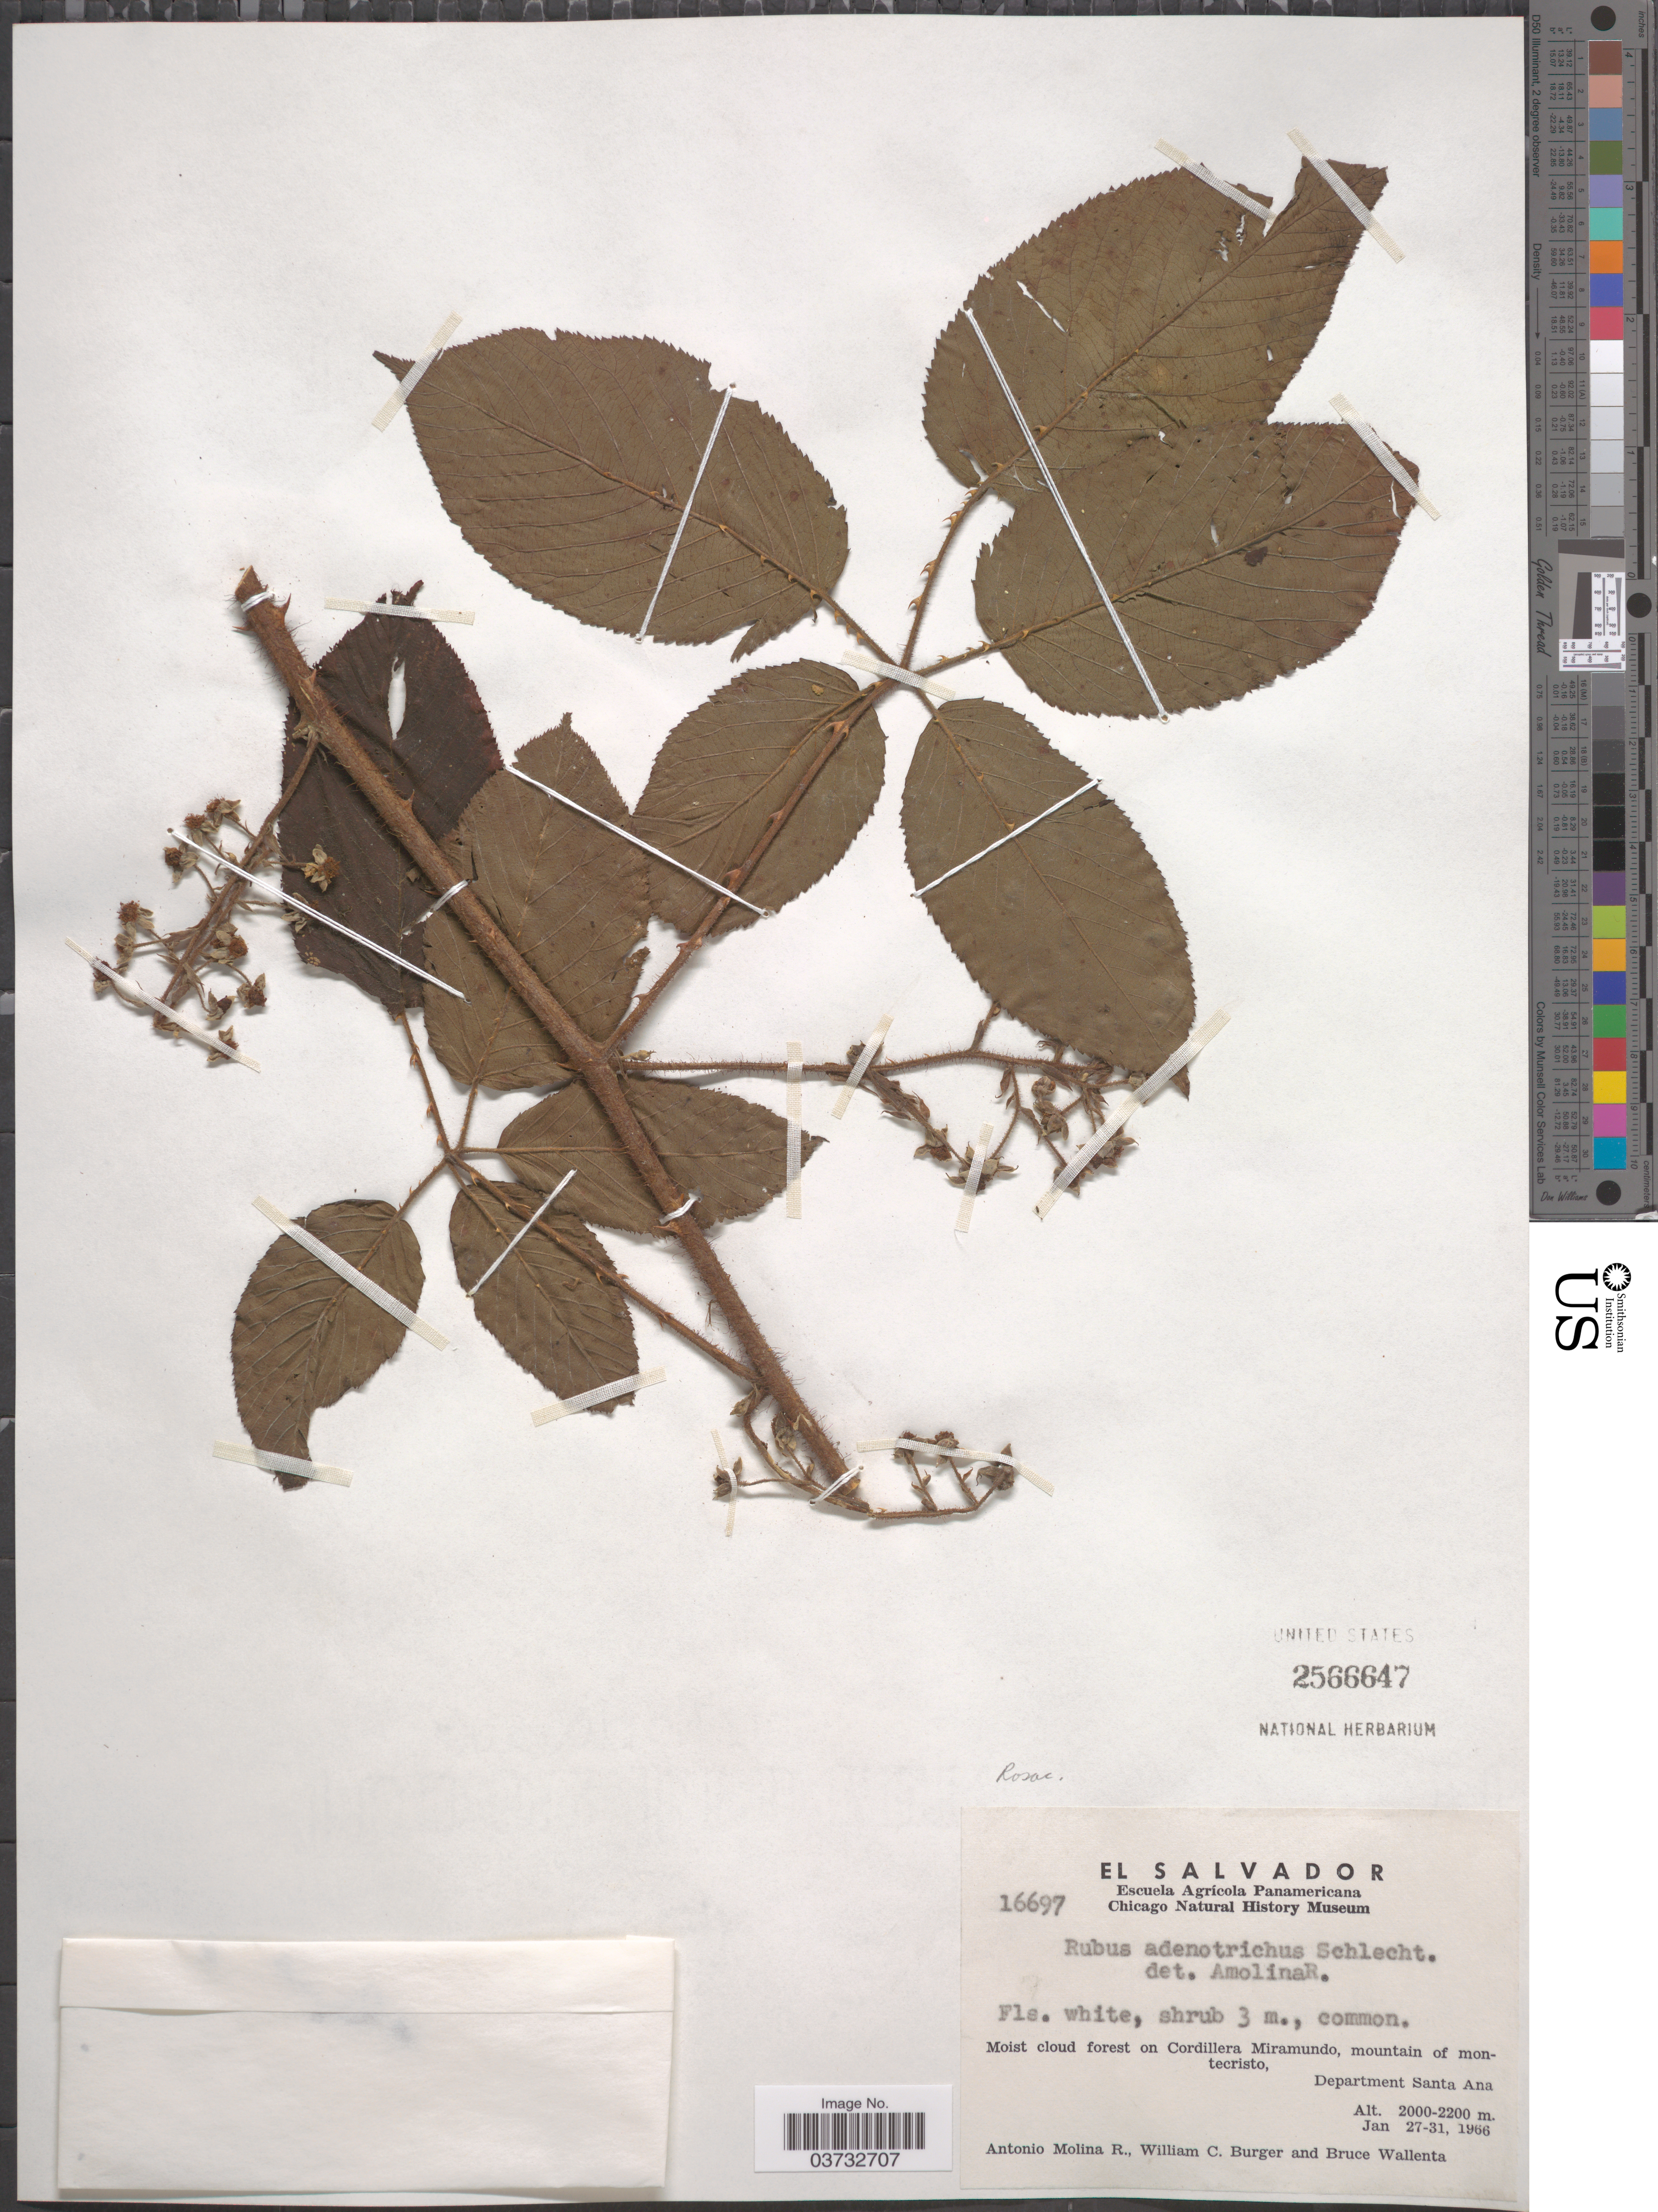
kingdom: Plantae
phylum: Tracheophyta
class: Magnoliopsida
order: Rosales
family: Rosaceae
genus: Rubus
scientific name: Rubus adenotrichos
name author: Schltdl.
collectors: A. Molina R., W. Burger & B. Wallenta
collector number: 16697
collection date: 1966-01-27/1966-01-31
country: El Salvador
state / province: Santa Ana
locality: Mois cloud forest on Cordillera Miramundo, mountain of montecristo, Department Santa Ana.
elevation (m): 2000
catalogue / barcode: US 2566647